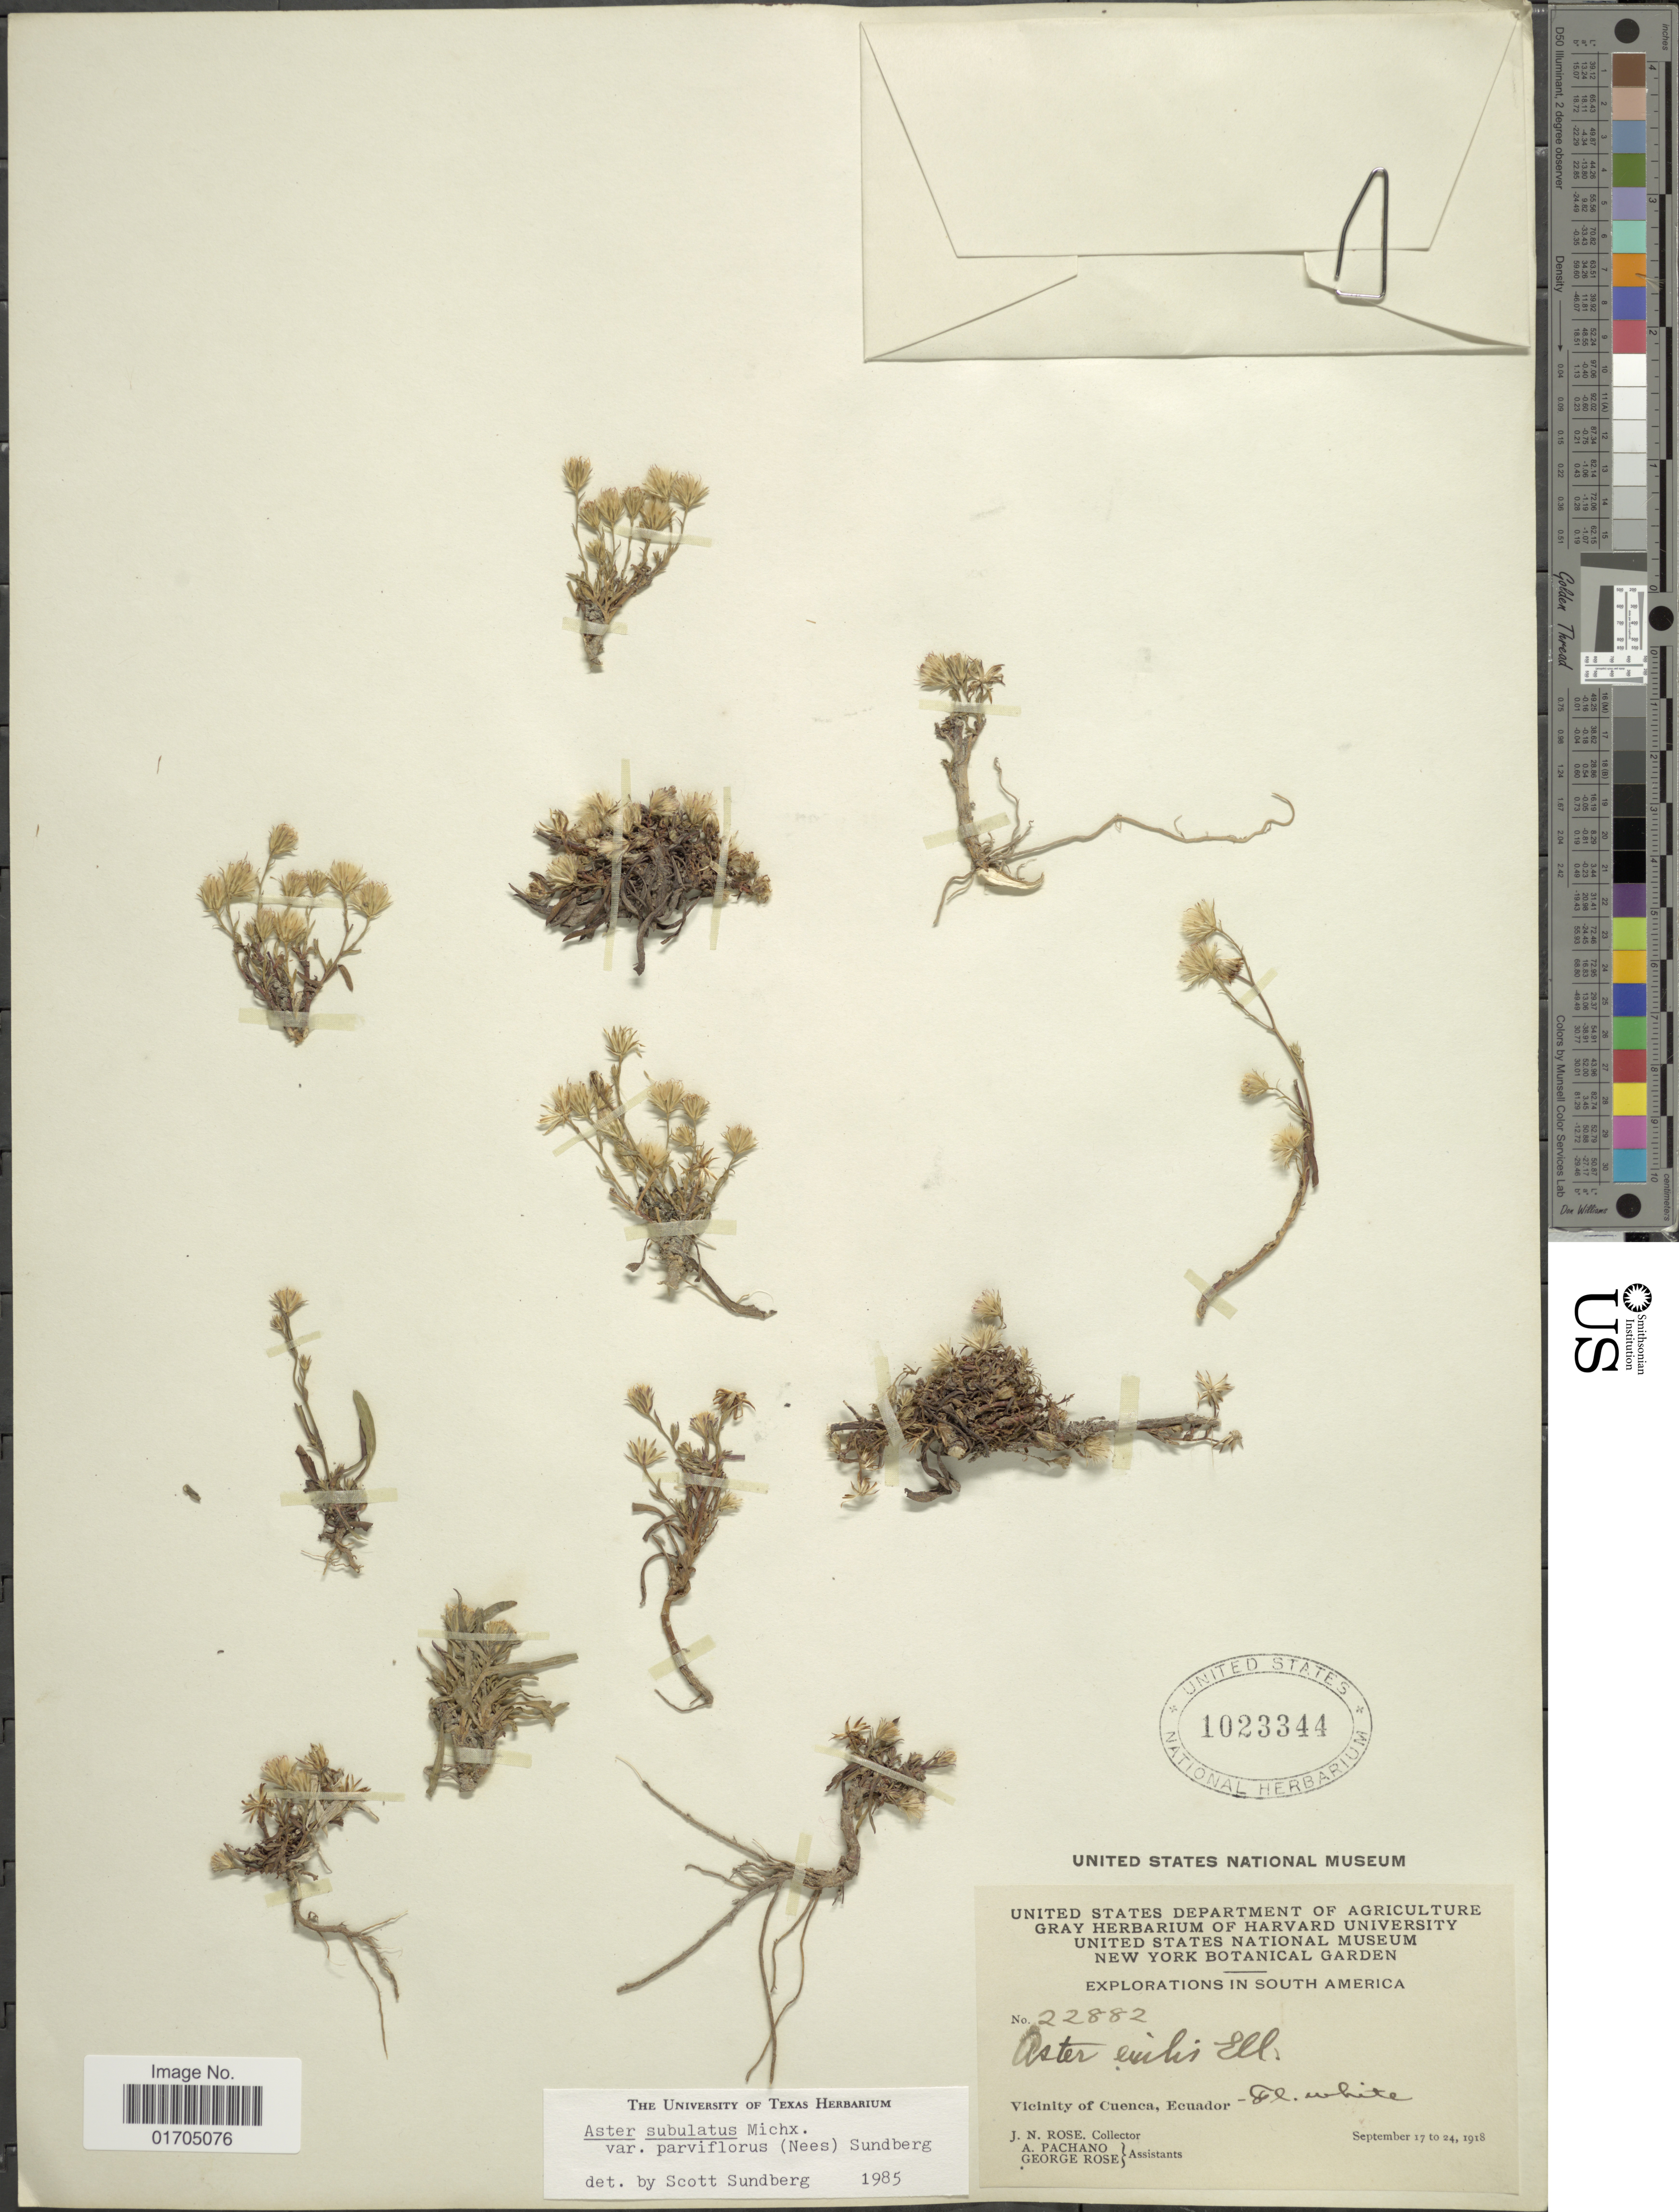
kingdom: Plantae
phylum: Tracheophyta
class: Magnoliopsida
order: Asterales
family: Asteraceae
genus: Symphyotrichum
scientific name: Symphyotrichum subulatum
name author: (Michx.) G.L. Nesom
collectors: J. N. Rose, A. Pachano & G. Rose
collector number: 22882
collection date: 1918-09-17/1918-09-24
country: Ecuador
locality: Vicinity of Cuenca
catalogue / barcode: US 1023344